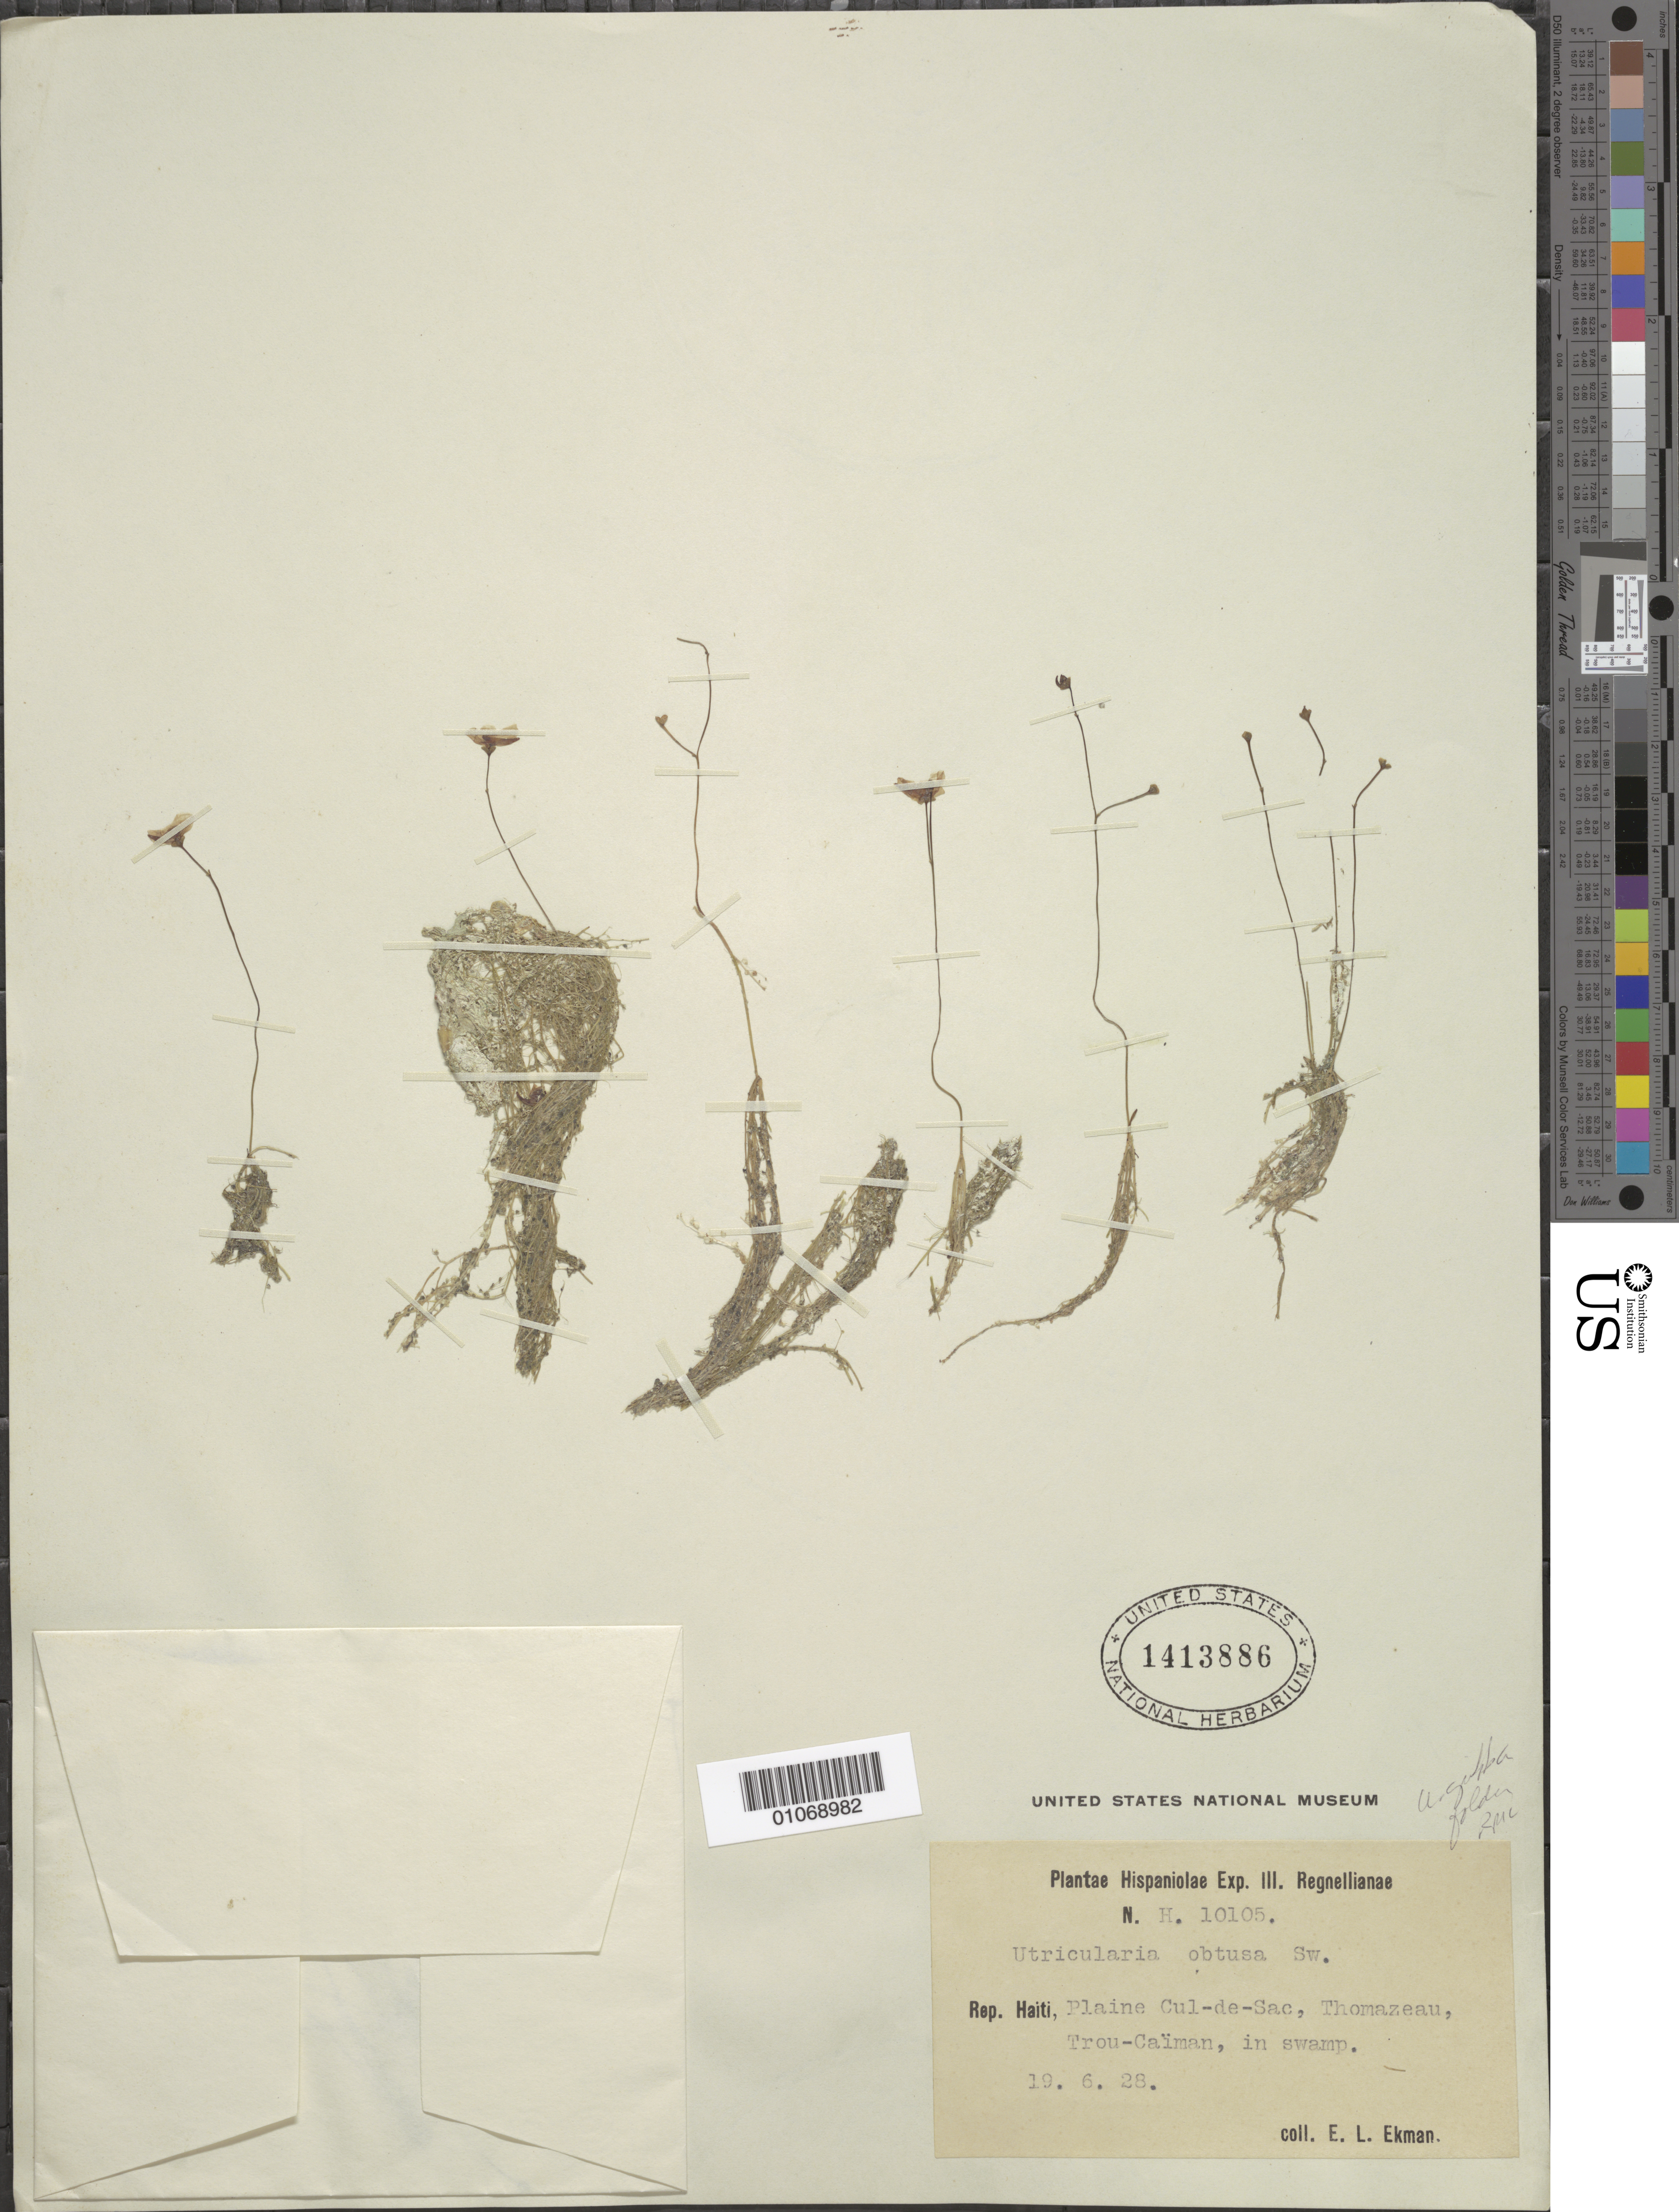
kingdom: Plantae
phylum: Tracheophyta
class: Magnoliopsida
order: Lamiales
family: Lentibulariaceae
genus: Utricularia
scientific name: Utricularia gibba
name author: L.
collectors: E. L. Ekman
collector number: H 10105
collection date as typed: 19 Jun 1928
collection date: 1928-06-19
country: Haiti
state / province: Óuest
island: Hispaniola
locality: Plaine Cul-de-Sac, Thomazeau, Trou-Calman, in swamp.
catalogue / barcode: US 1413886